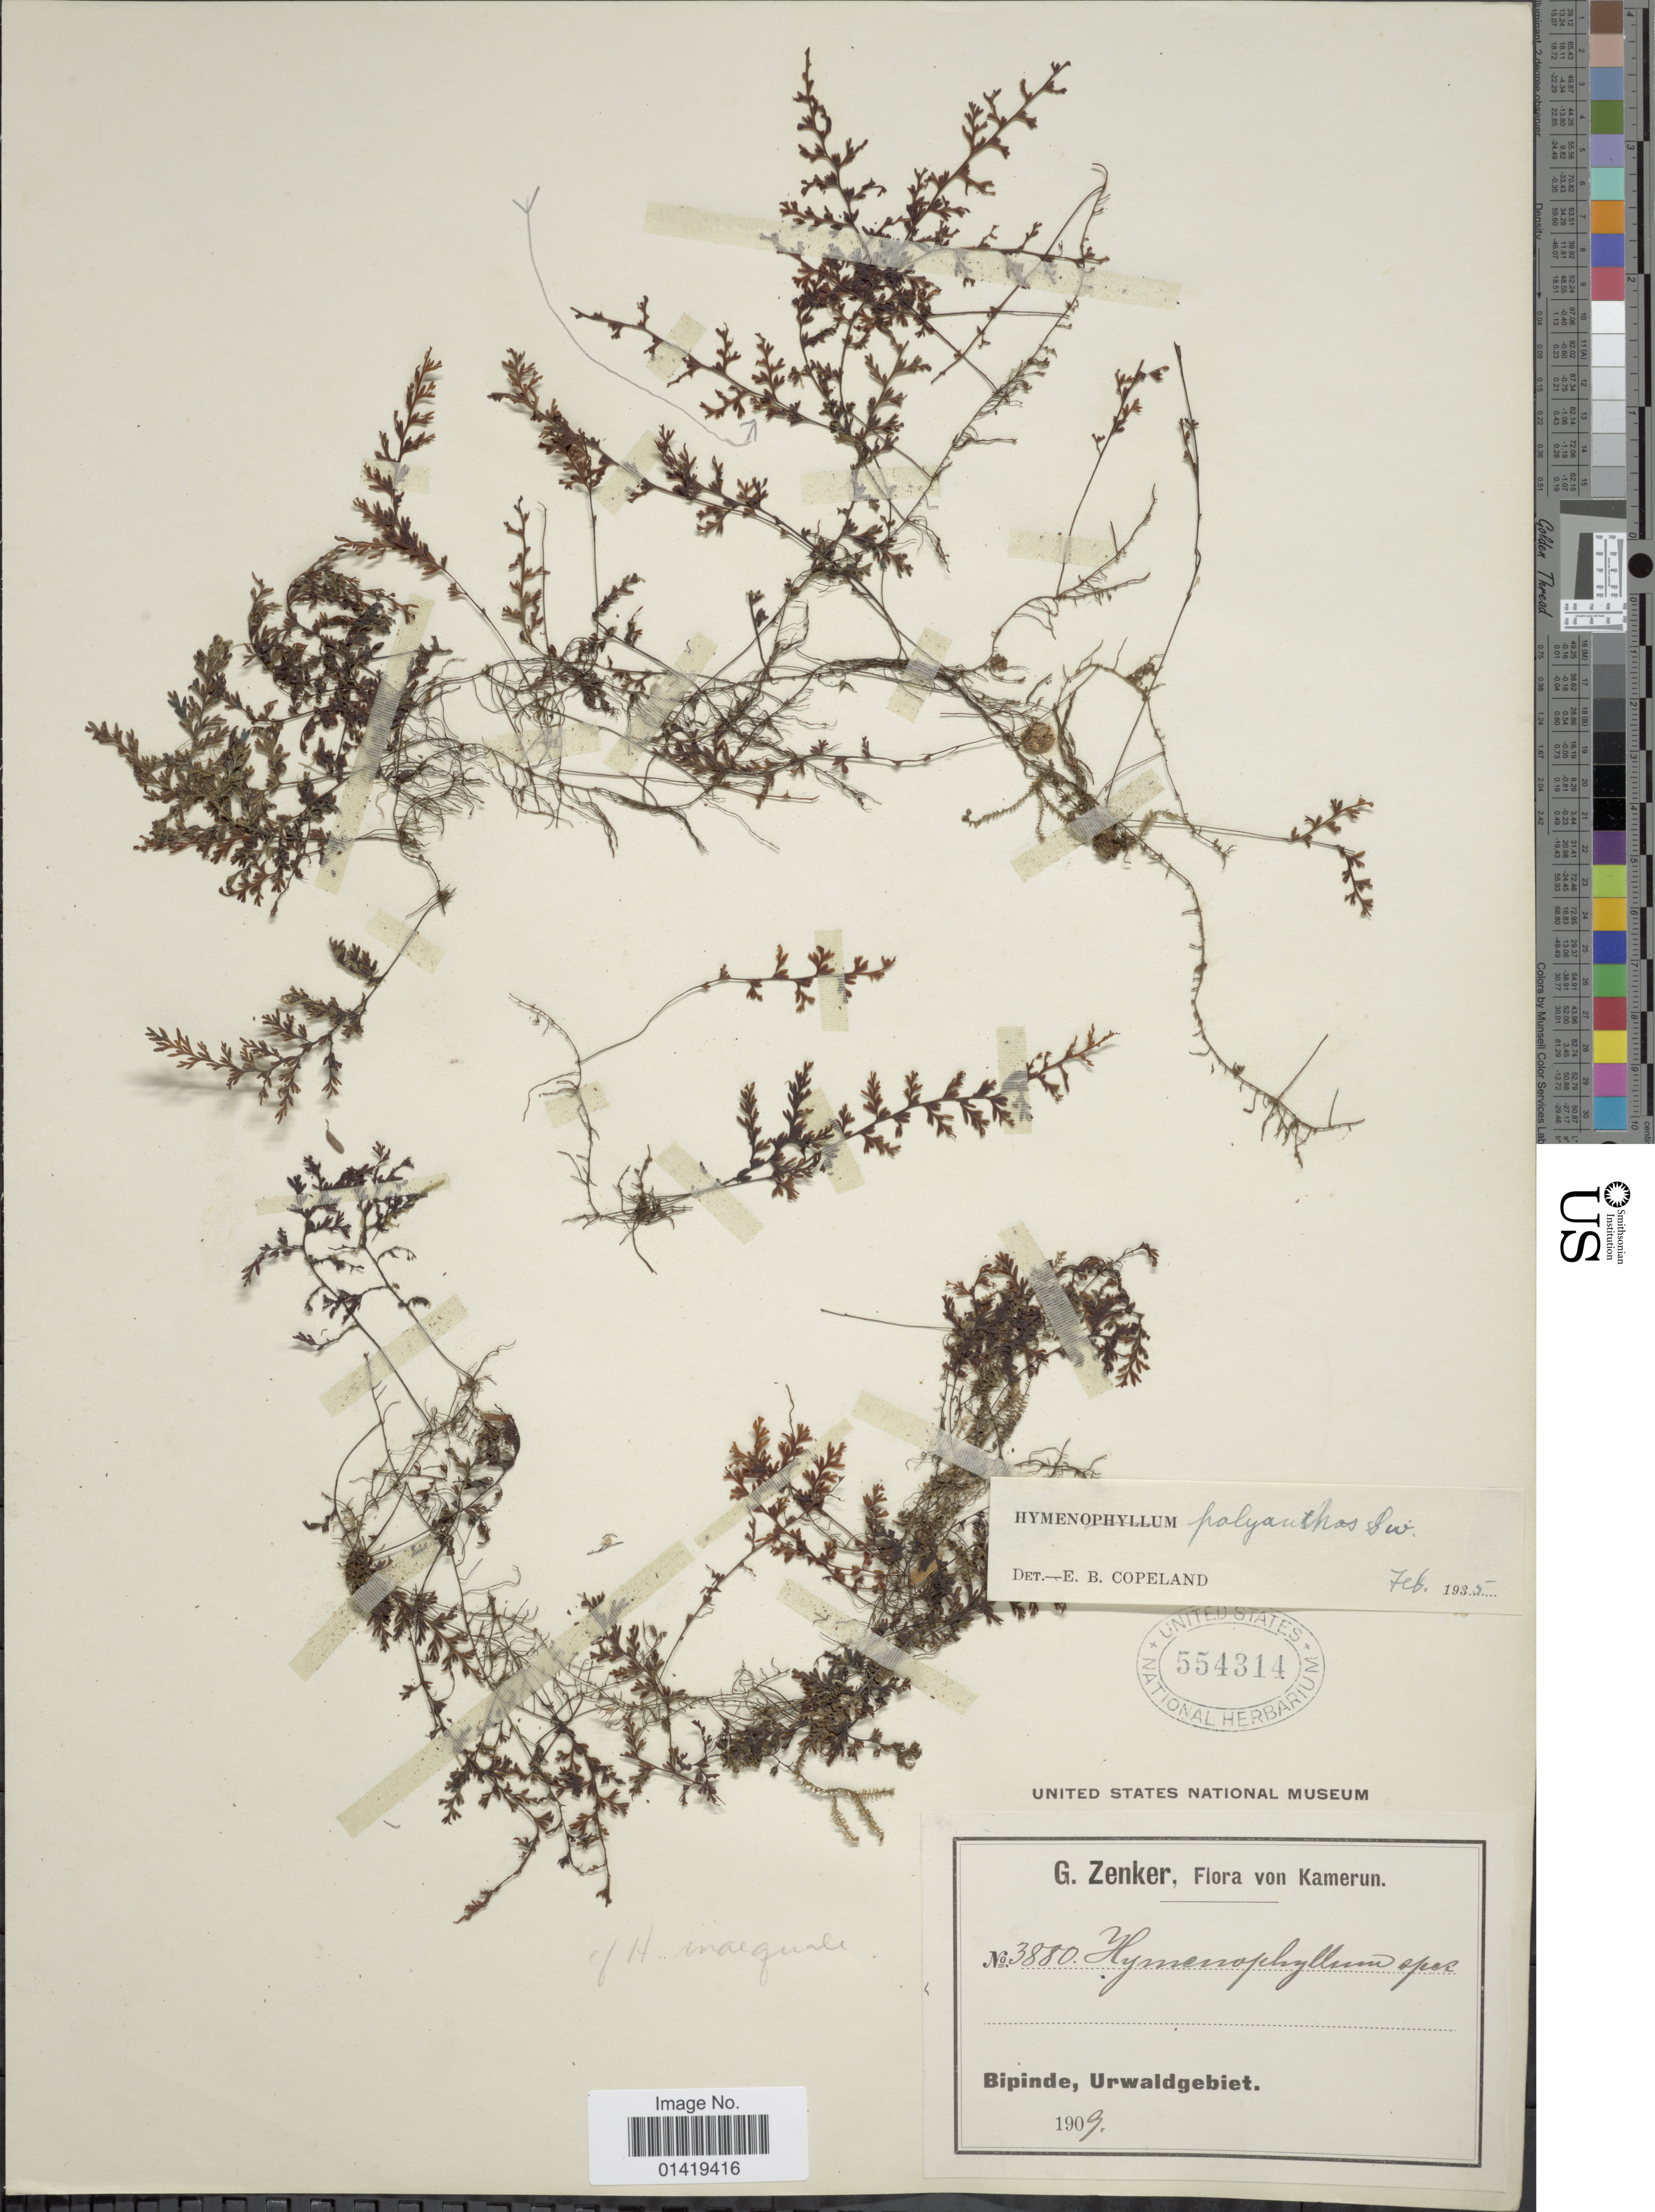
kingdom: Plantae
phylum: Tracheophyta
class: Polypodiopsida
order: Hymenophyllales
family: Hymenophyllaceae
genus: Hymenophyllum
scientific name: Hymenophyllum polyanthos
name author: (Sw.) Sw.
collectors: G. A. Zenker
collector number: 3880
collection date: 1909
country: Cameroon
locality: Bipinde, Urwaldgebiet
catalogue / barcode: US 554314